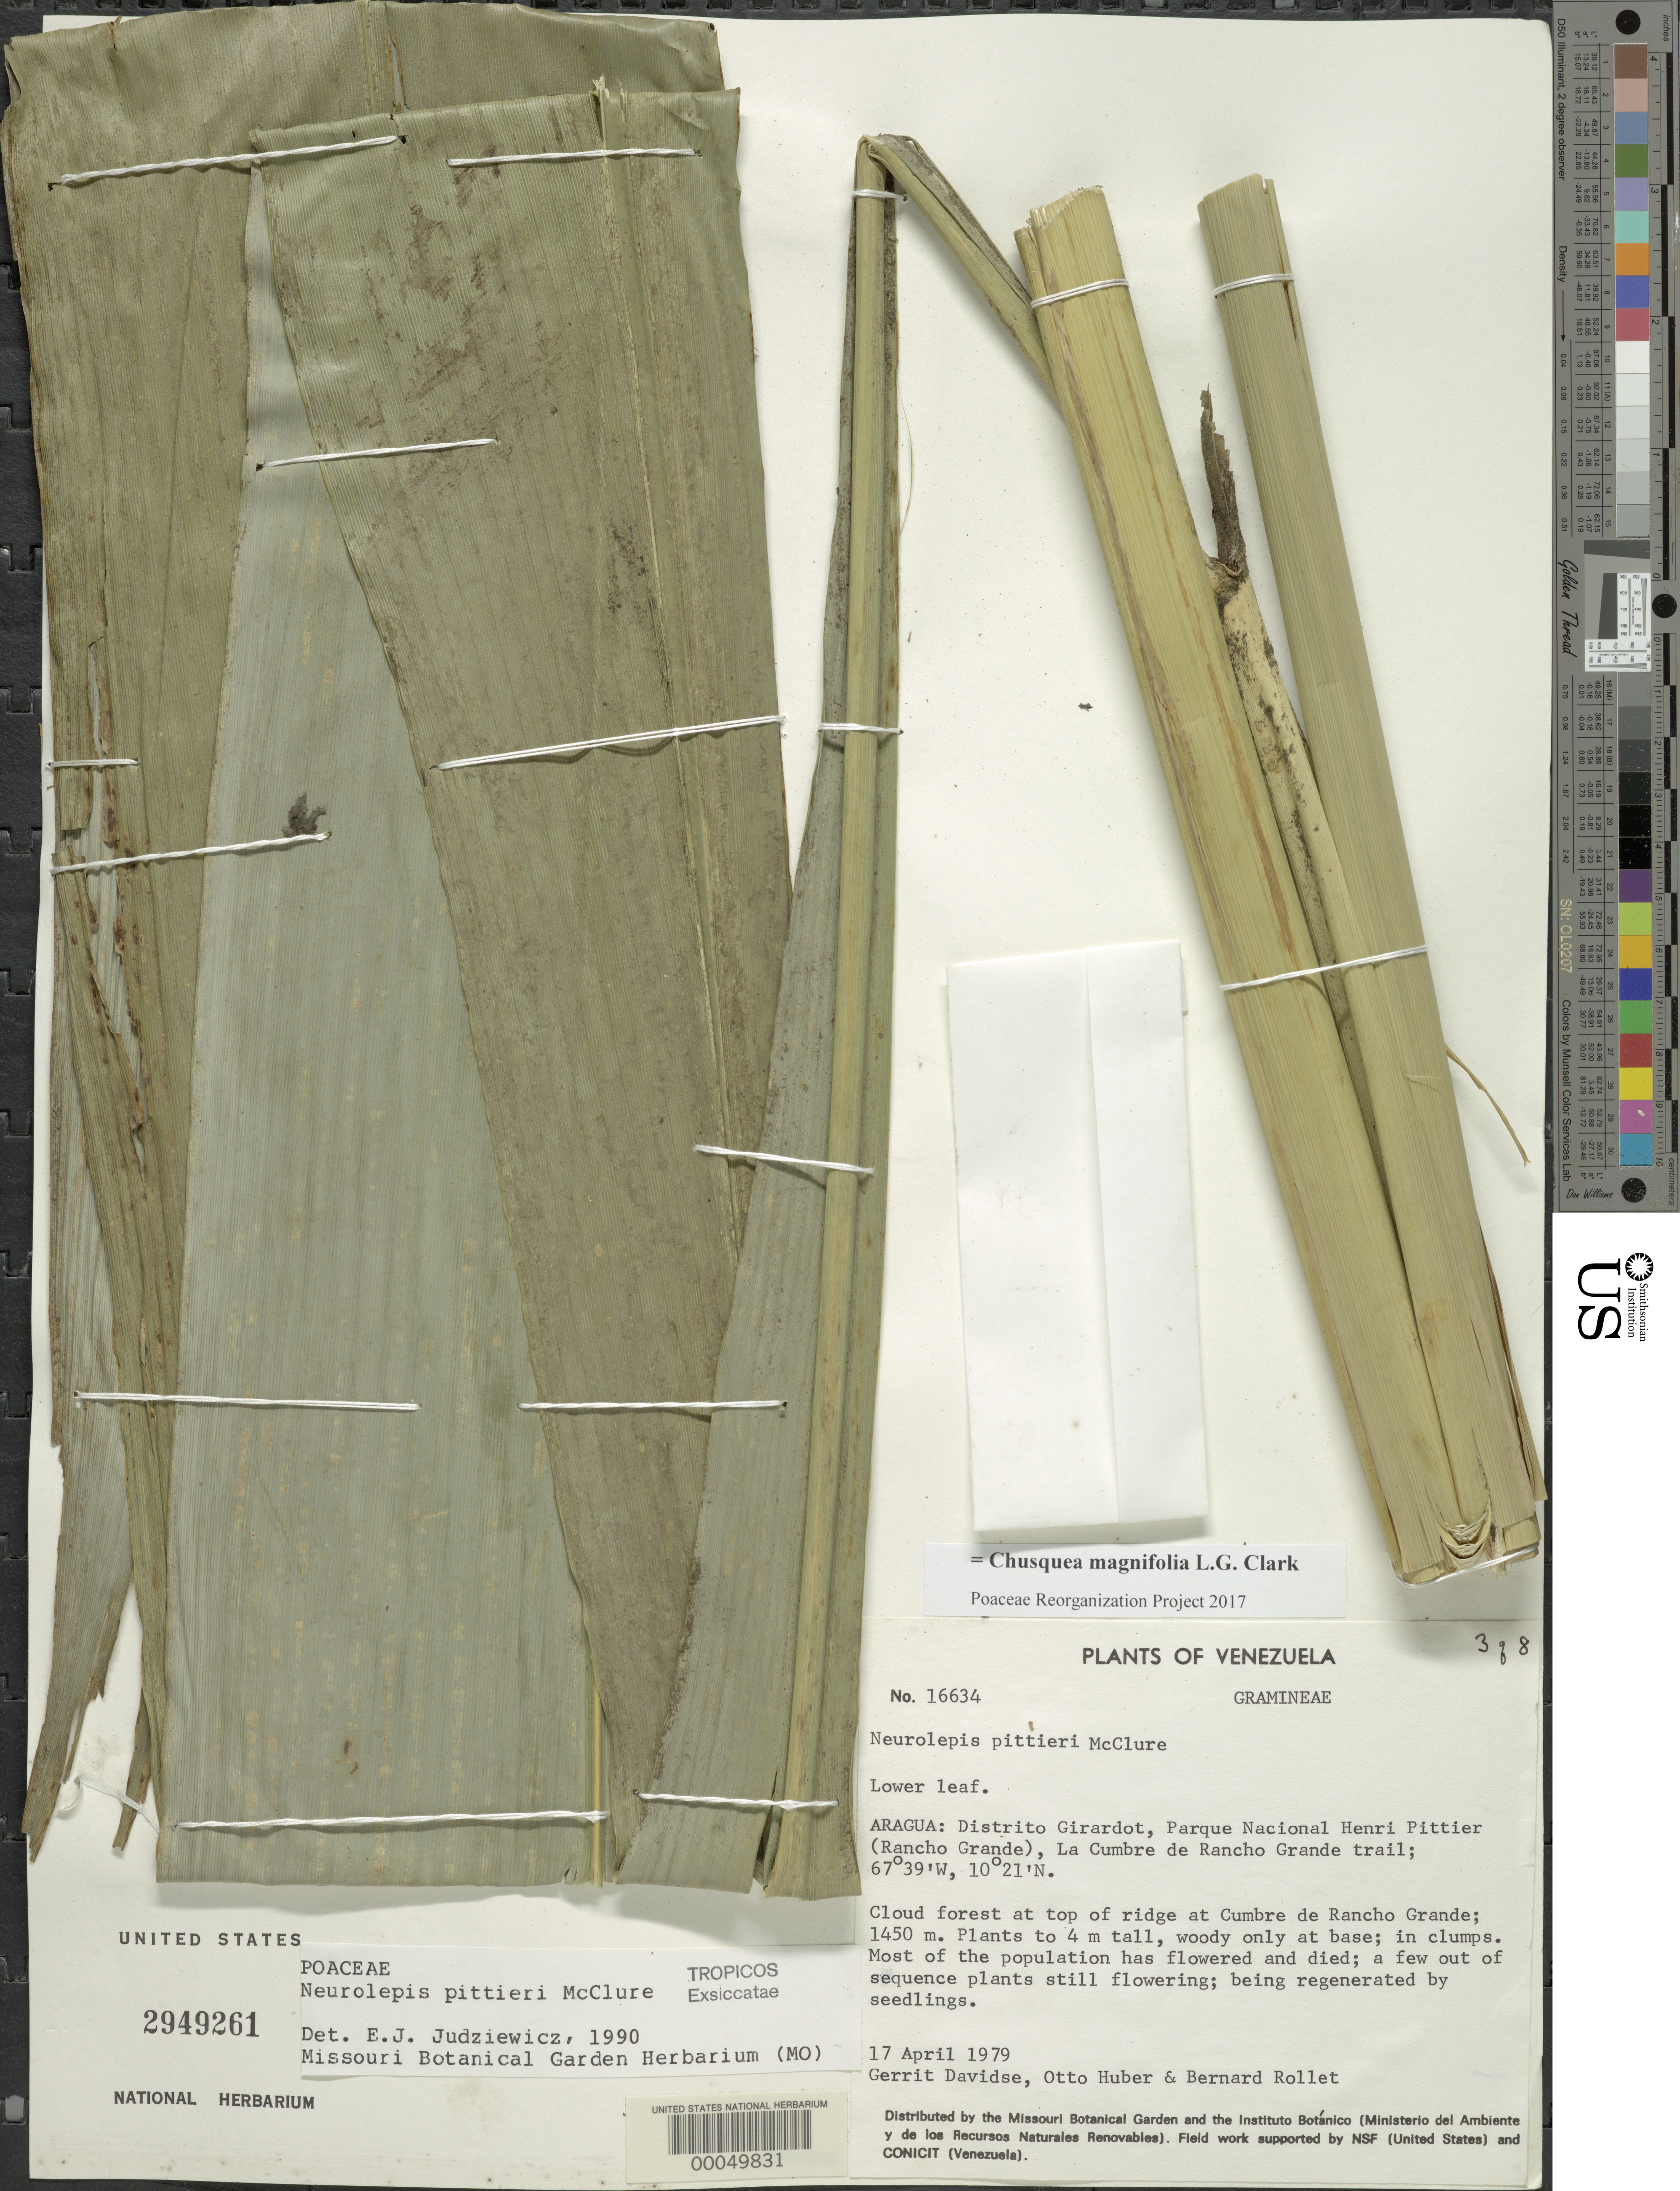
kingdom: Plantae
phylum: Tracheophyta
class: Liliopsida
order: Poales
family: Poaceae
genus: Chusquea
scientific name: Chusquea magnifolia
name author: L.G. Clark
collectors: G. Davidse, O. Huber & B. Rollet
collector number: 16634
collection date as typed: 17 Apr 1979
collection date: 1979-04-17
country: Venezuela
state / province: Aragua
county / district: Girardot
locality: Parque nacional henri pittier (rancho grande), la cumbre de rancho grande trail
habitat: Cloud forest at top of ridge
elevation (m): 1450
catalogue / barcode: US 2949261